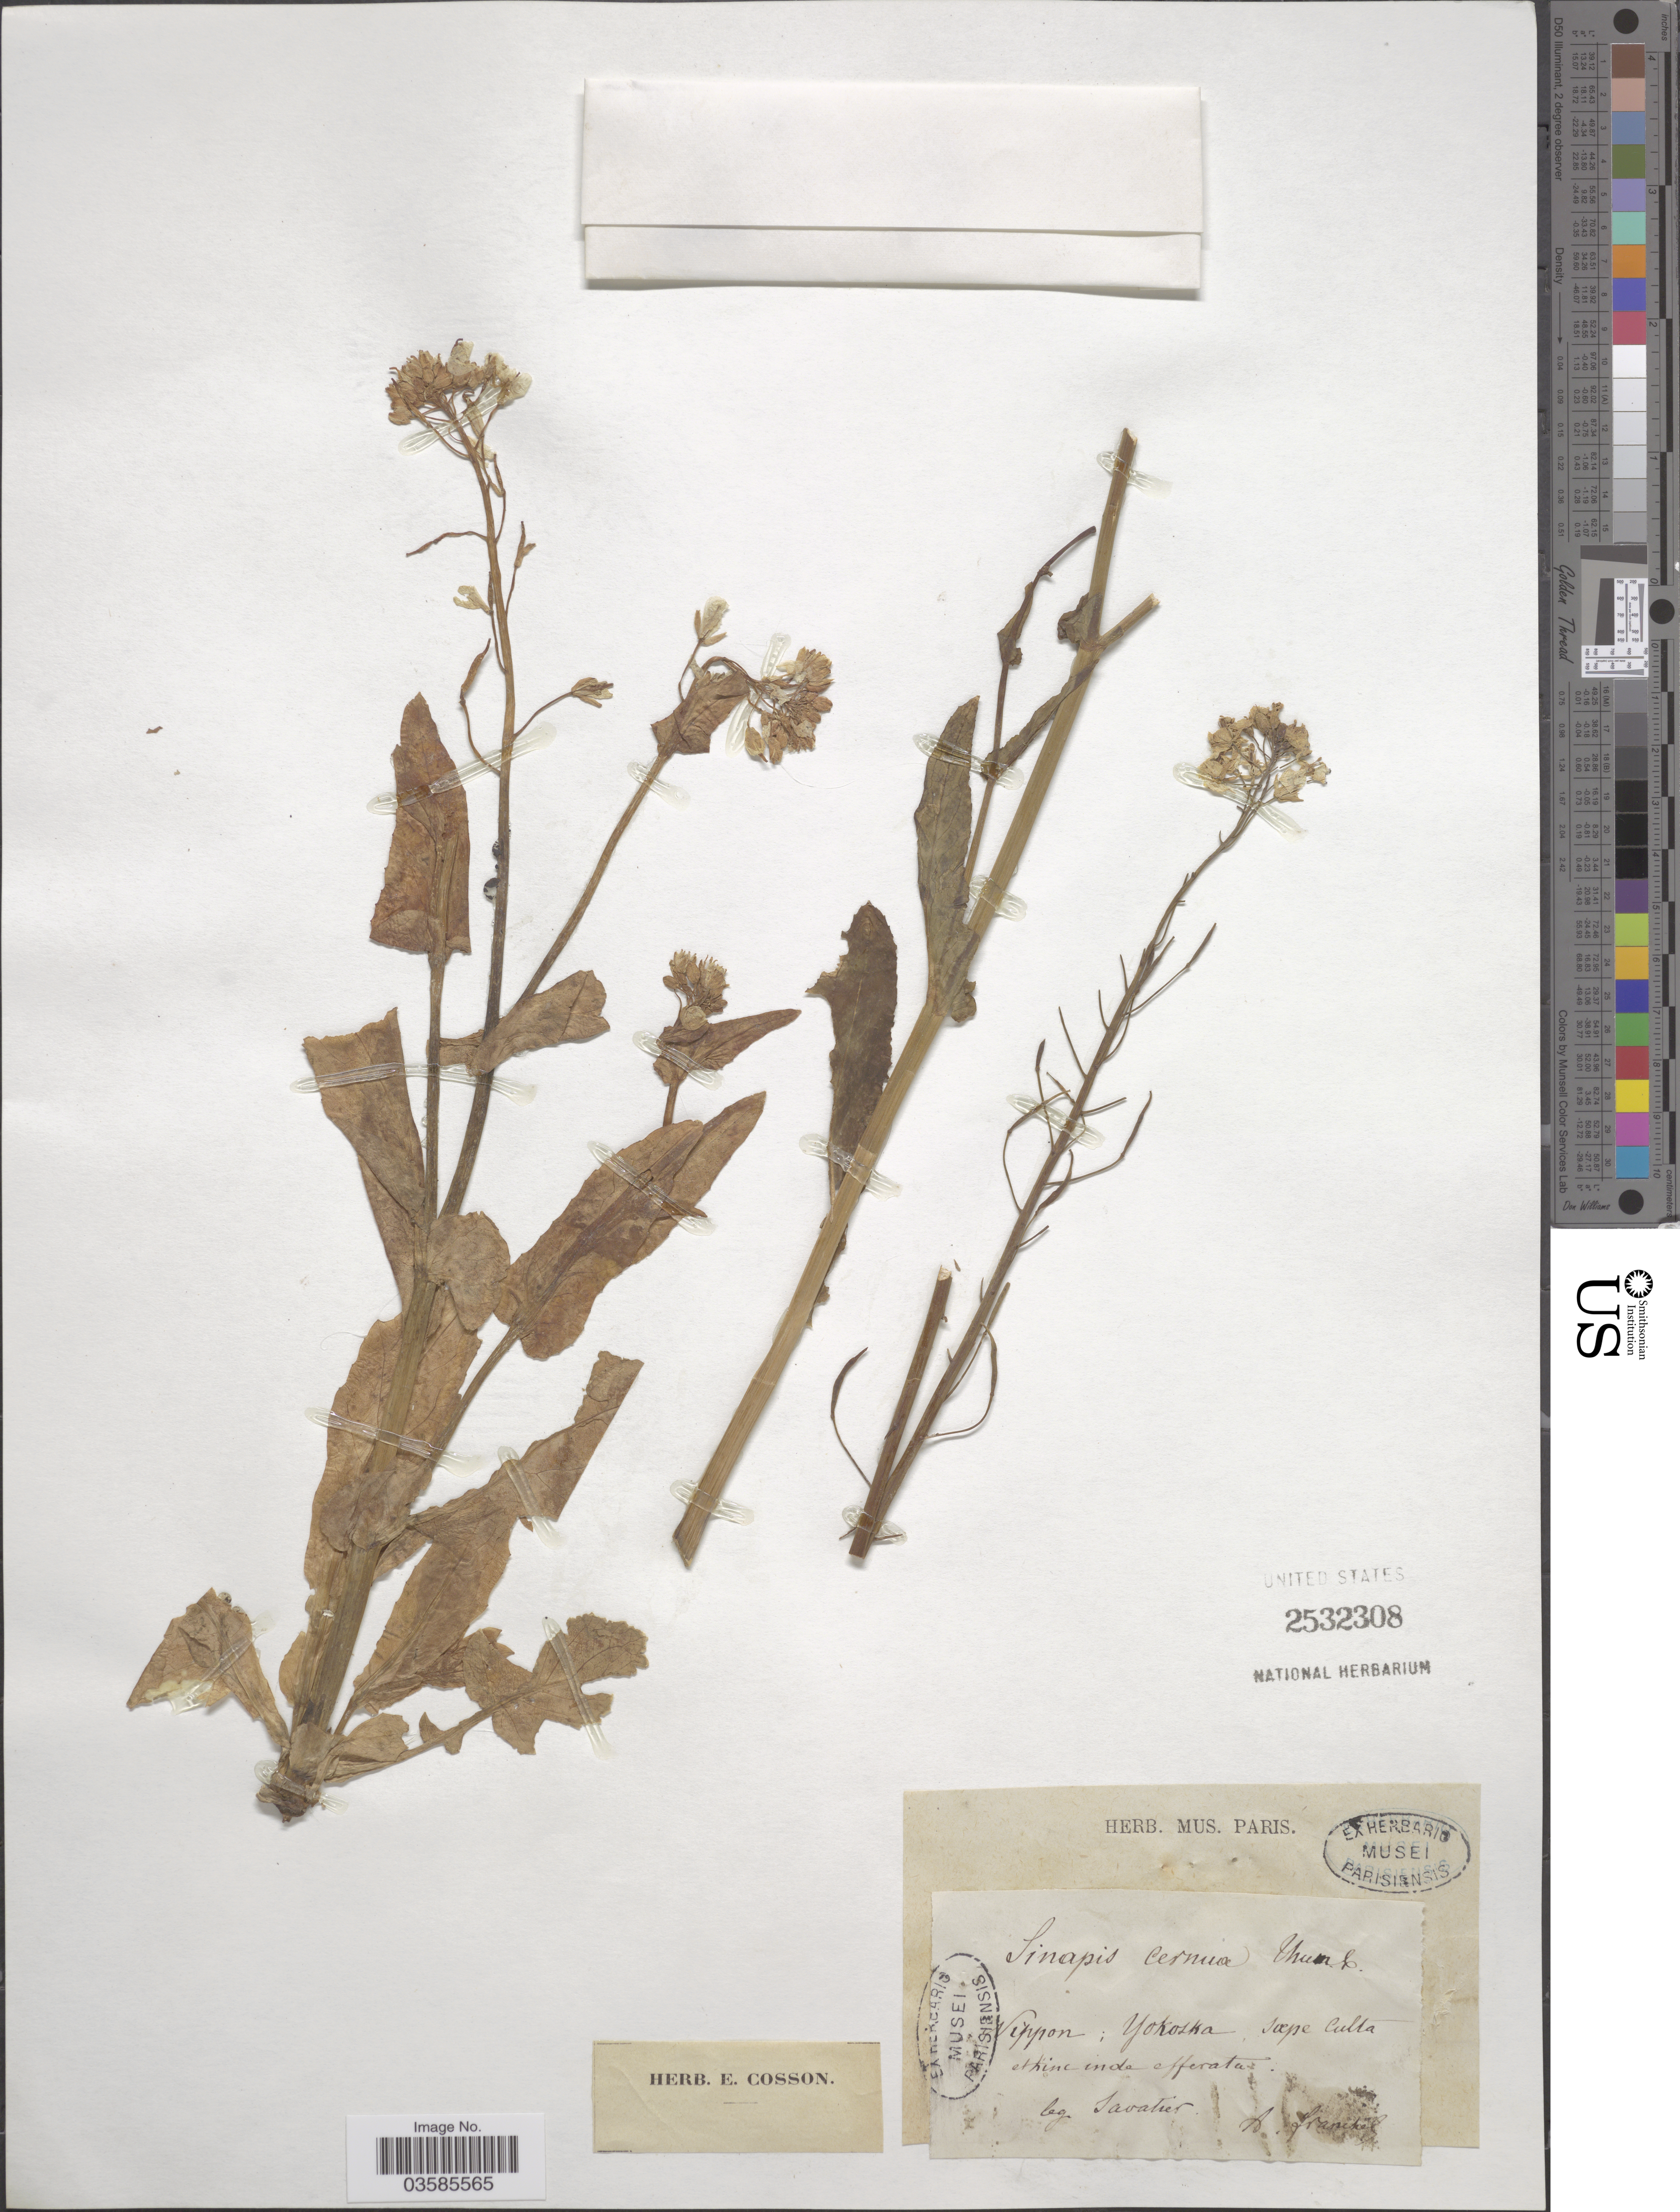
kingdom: Plantae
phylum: Tracheophyta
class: Magnoliopsida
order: Brassicales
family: Brassicaceae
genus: Brassica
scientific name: Brassica cernua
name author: (Thunb.) F.B. Forbes & Hemsl.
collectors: Savatier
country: Japan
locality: Nippon, Yokoska, saepe culta.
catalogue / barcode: US 2532308